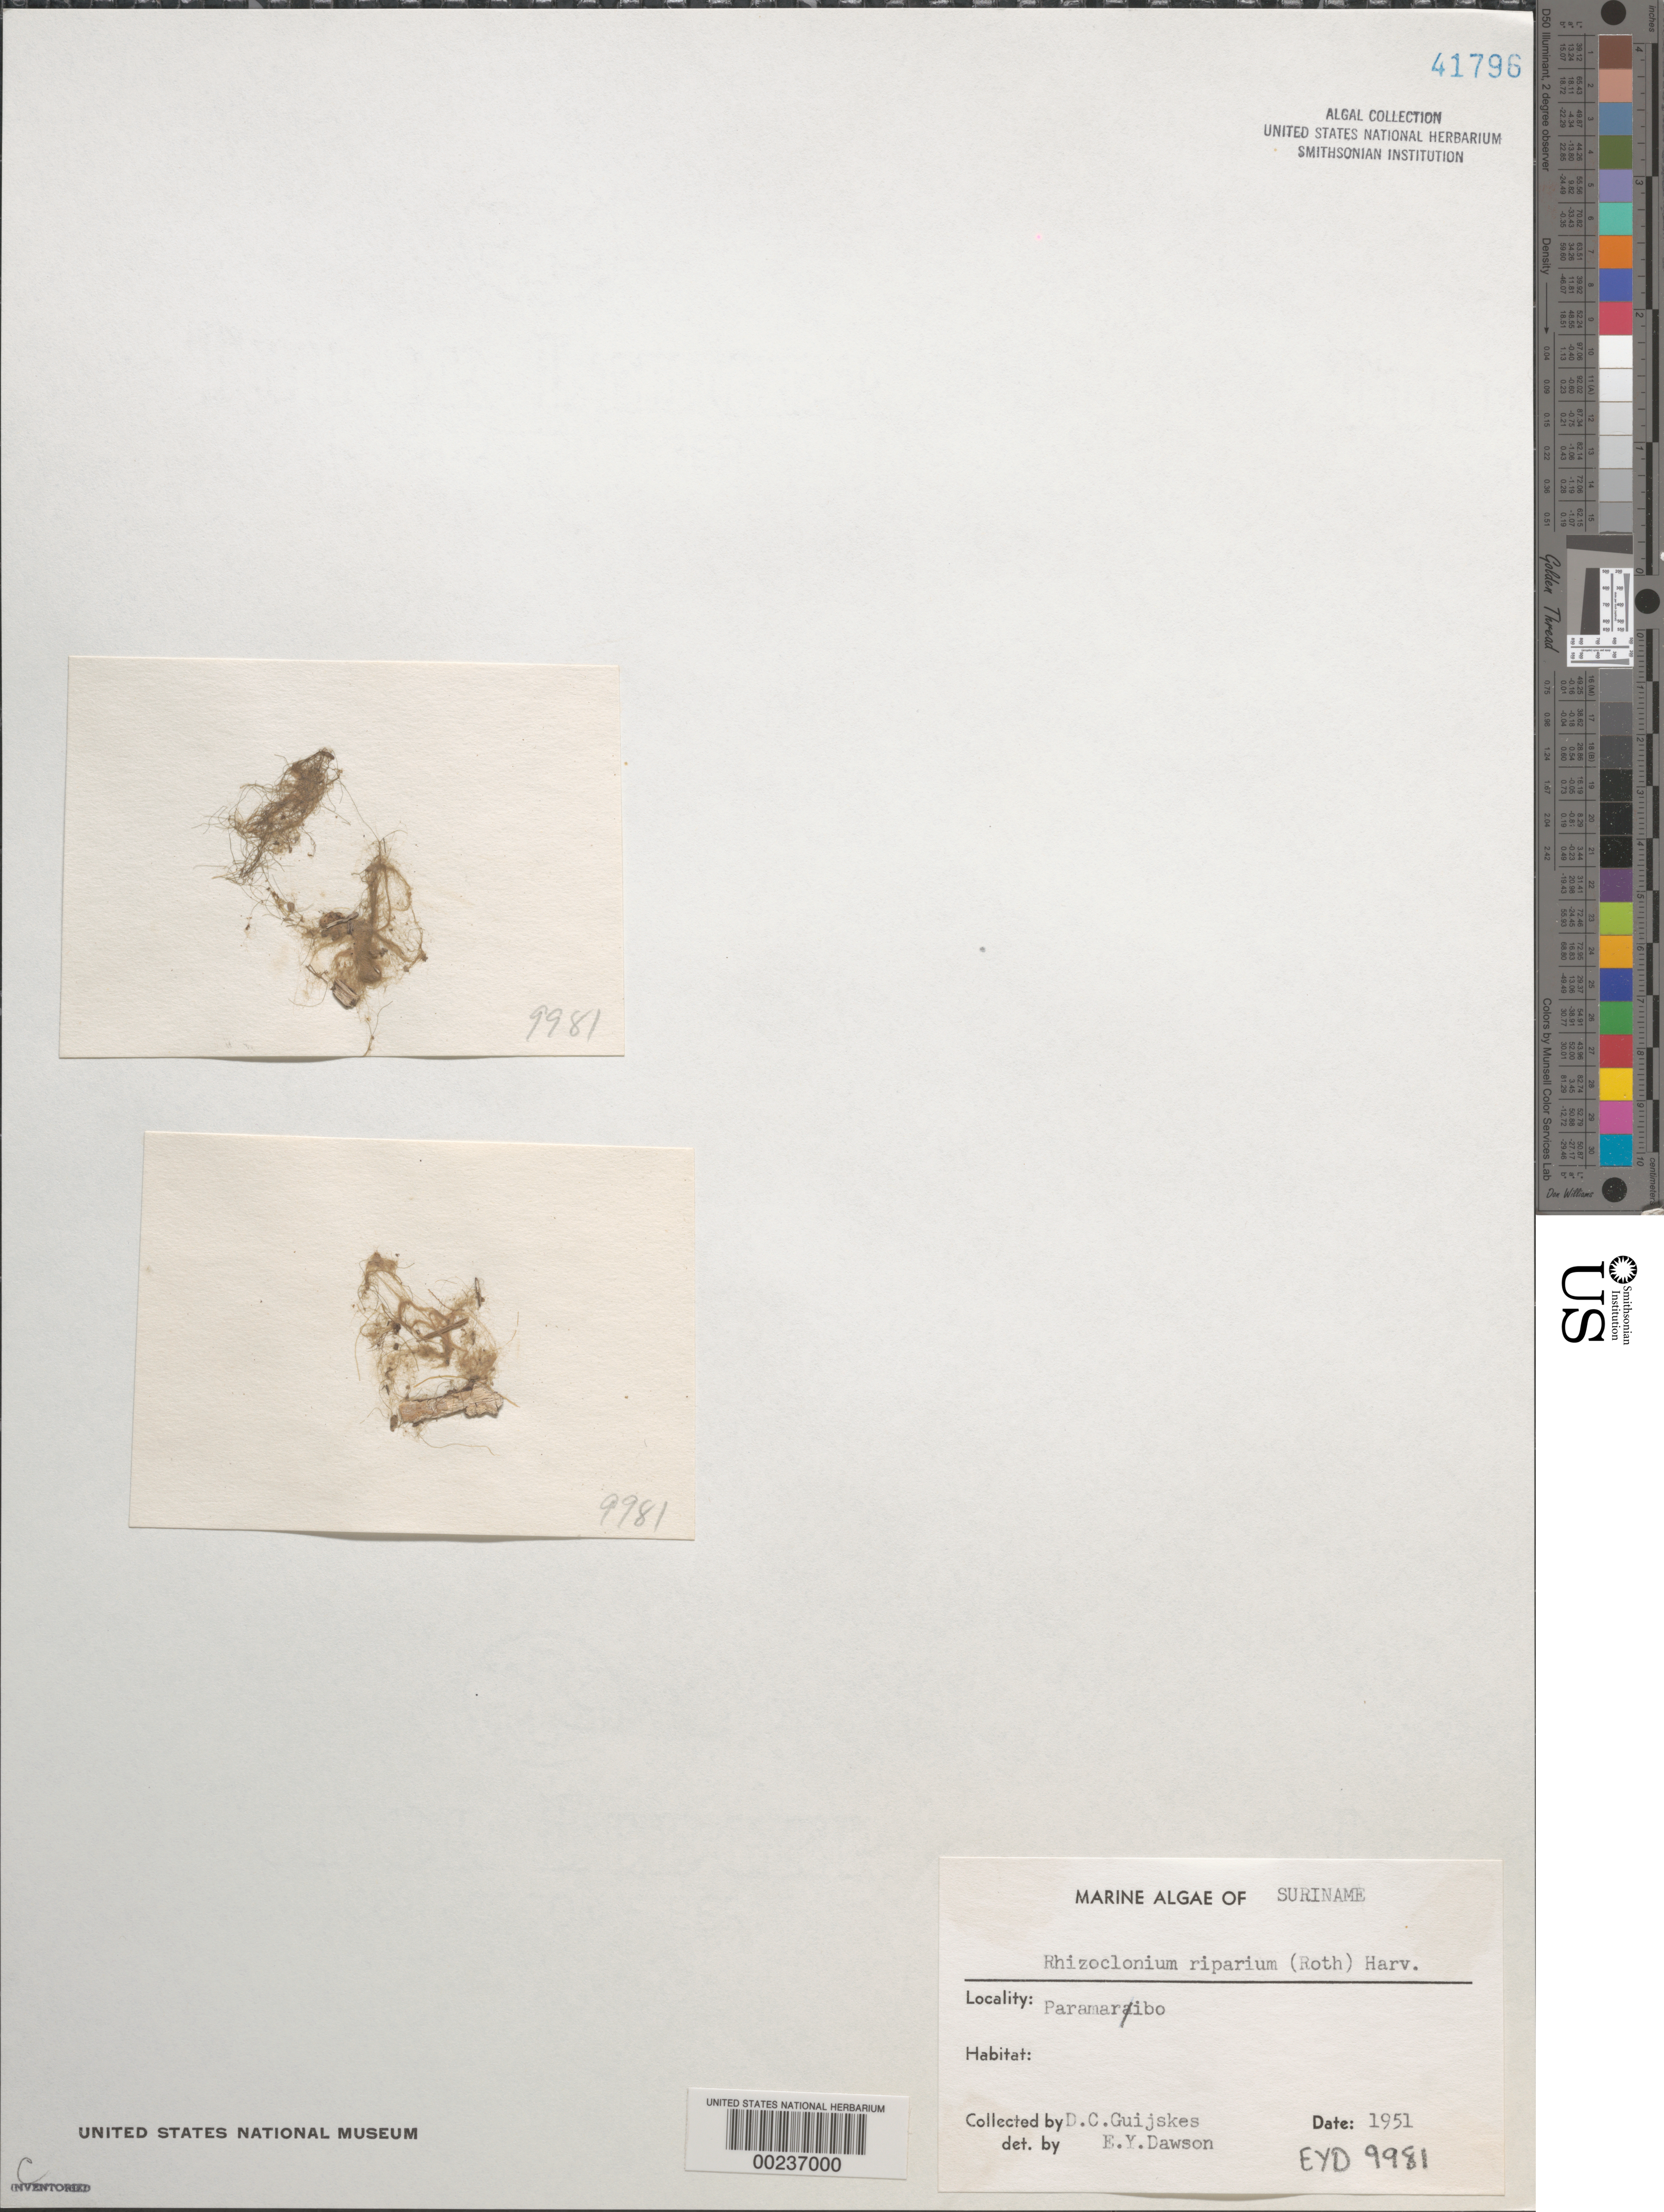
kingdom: Plantae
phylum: Chlorophyta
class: Ulvophyceae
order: Cladophorales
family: Cladophoraceae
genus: Rhizoclonium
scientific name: Rhizoclonium riparium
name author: (Roth) Harv.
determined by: Dawson, E. Y.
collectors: D. Guijskes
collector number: EYD 9981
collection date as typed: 1951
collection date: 1951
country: Suriname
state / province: Paramaribo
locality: Paramaribo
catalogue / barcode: US 41796